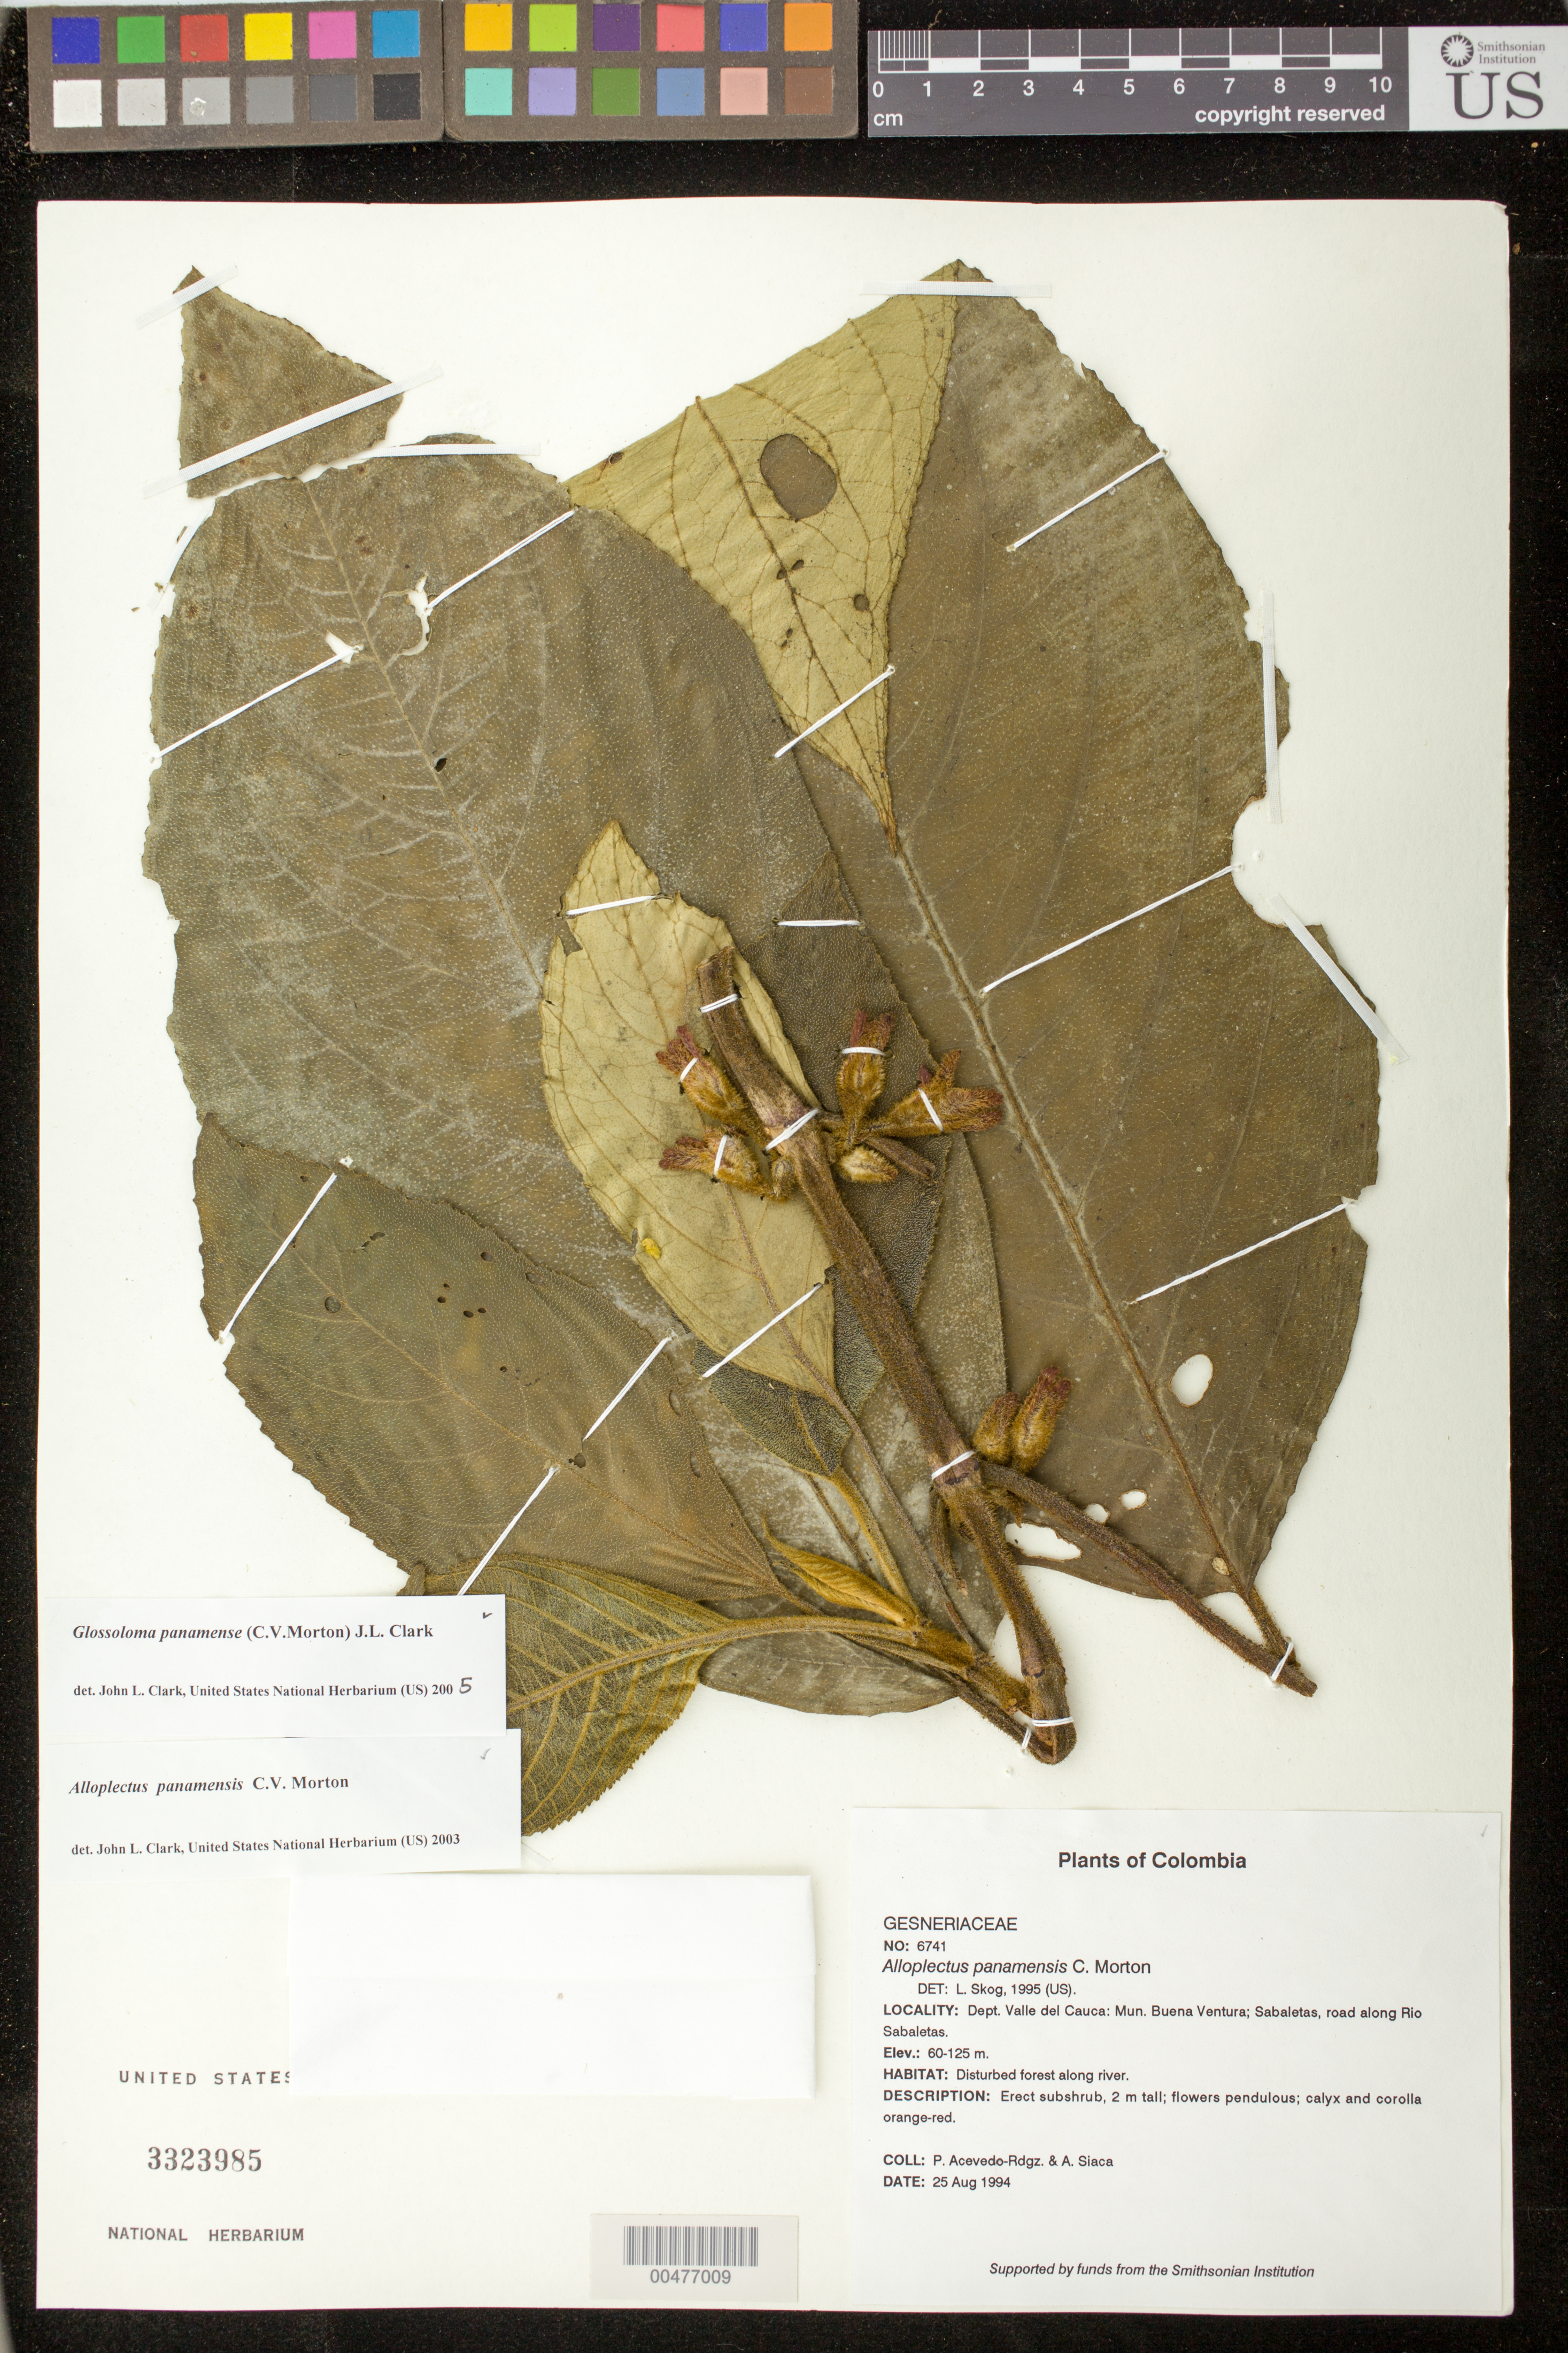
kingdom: Plantae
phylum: Tracheophyta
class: Magnoliopsida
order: Lamiales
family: Gesneriaceae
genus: Glossoloma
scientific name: Glossoloma panamense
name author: (C.V. Morton) J.L. Clark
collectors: P. Acevedo-Rodr. & A. Siaca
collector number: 6741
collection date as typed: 25 Aug 1994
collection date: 1994-08-25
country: Colombia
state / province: Valle del Cauca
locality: Mun. Buena Ventura; Sabaletas, road along Rio Sabaletas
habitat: Disturbed forest area along river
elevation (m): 60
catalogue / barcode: US 3323985